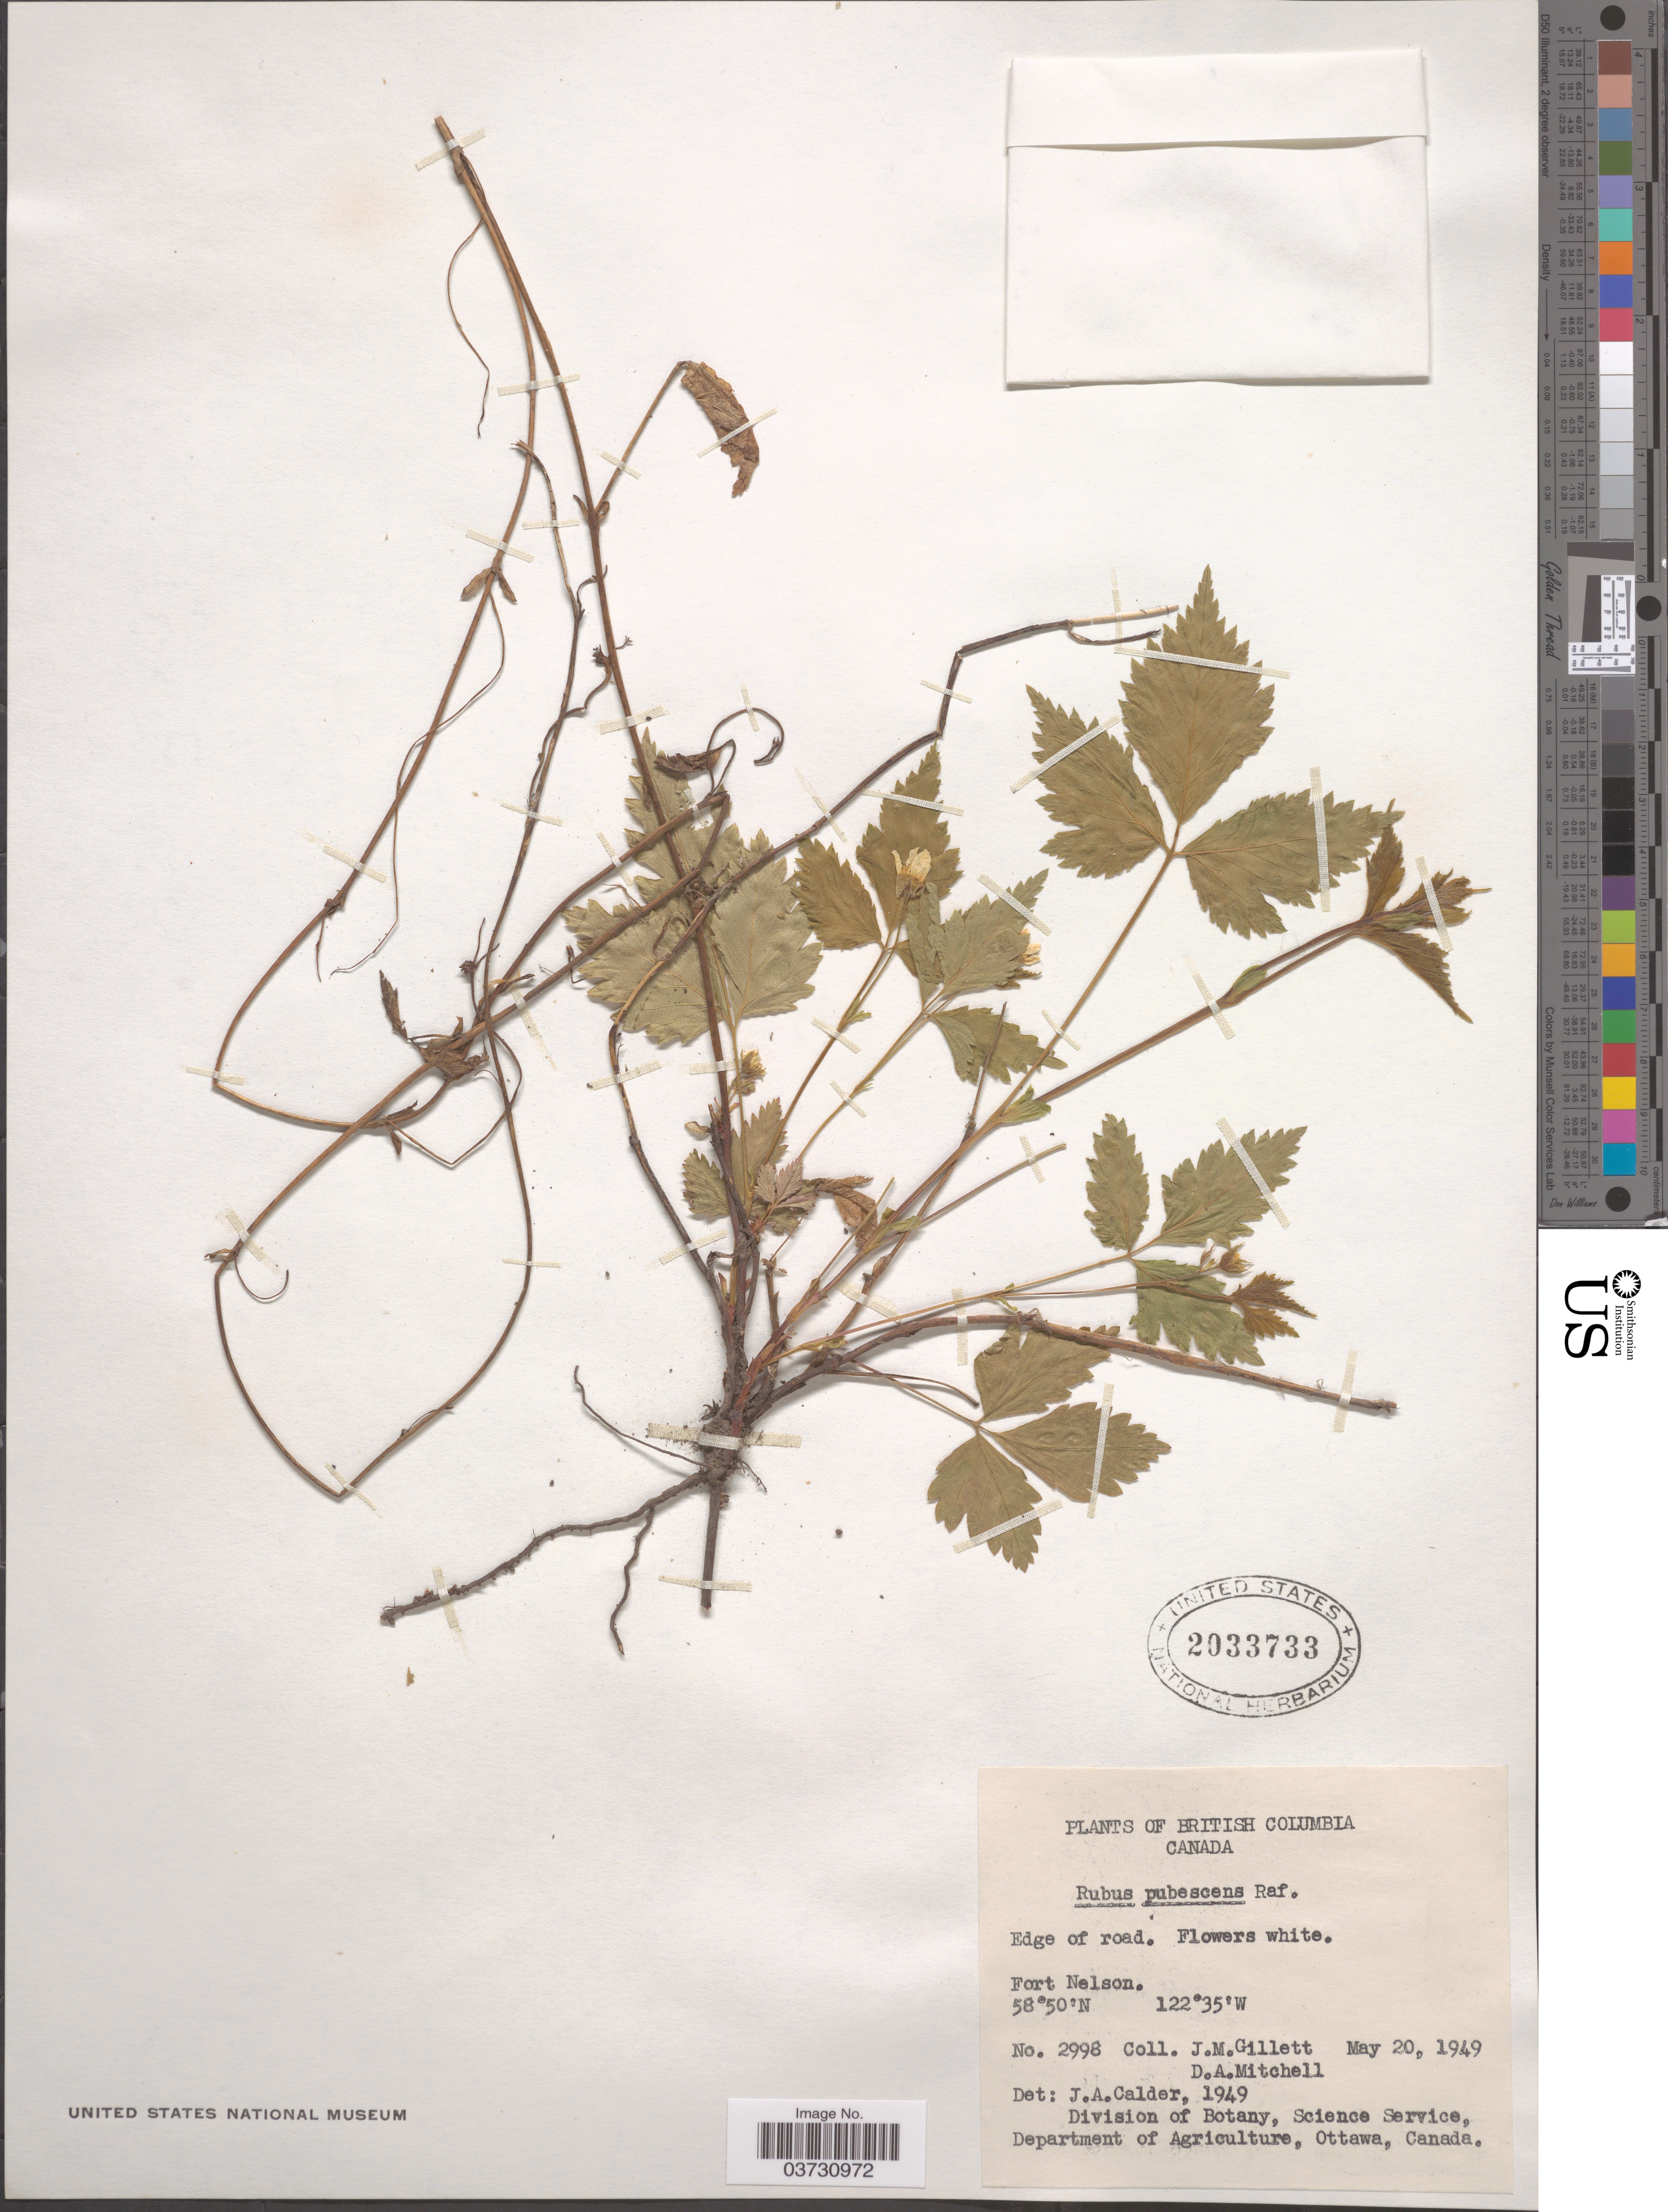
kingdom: Plantae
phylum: Tracheophyta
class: Magnoliopsida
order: Rosales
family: Rosaceae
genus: Rubus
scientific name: Rubus pubescens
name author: Raf.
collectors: J. M. Gillett & D. Mitchell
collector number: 2998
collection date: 1949-05-20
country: Canada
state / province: British Columbia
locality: Fort Nelson.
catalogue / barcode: US 2033733